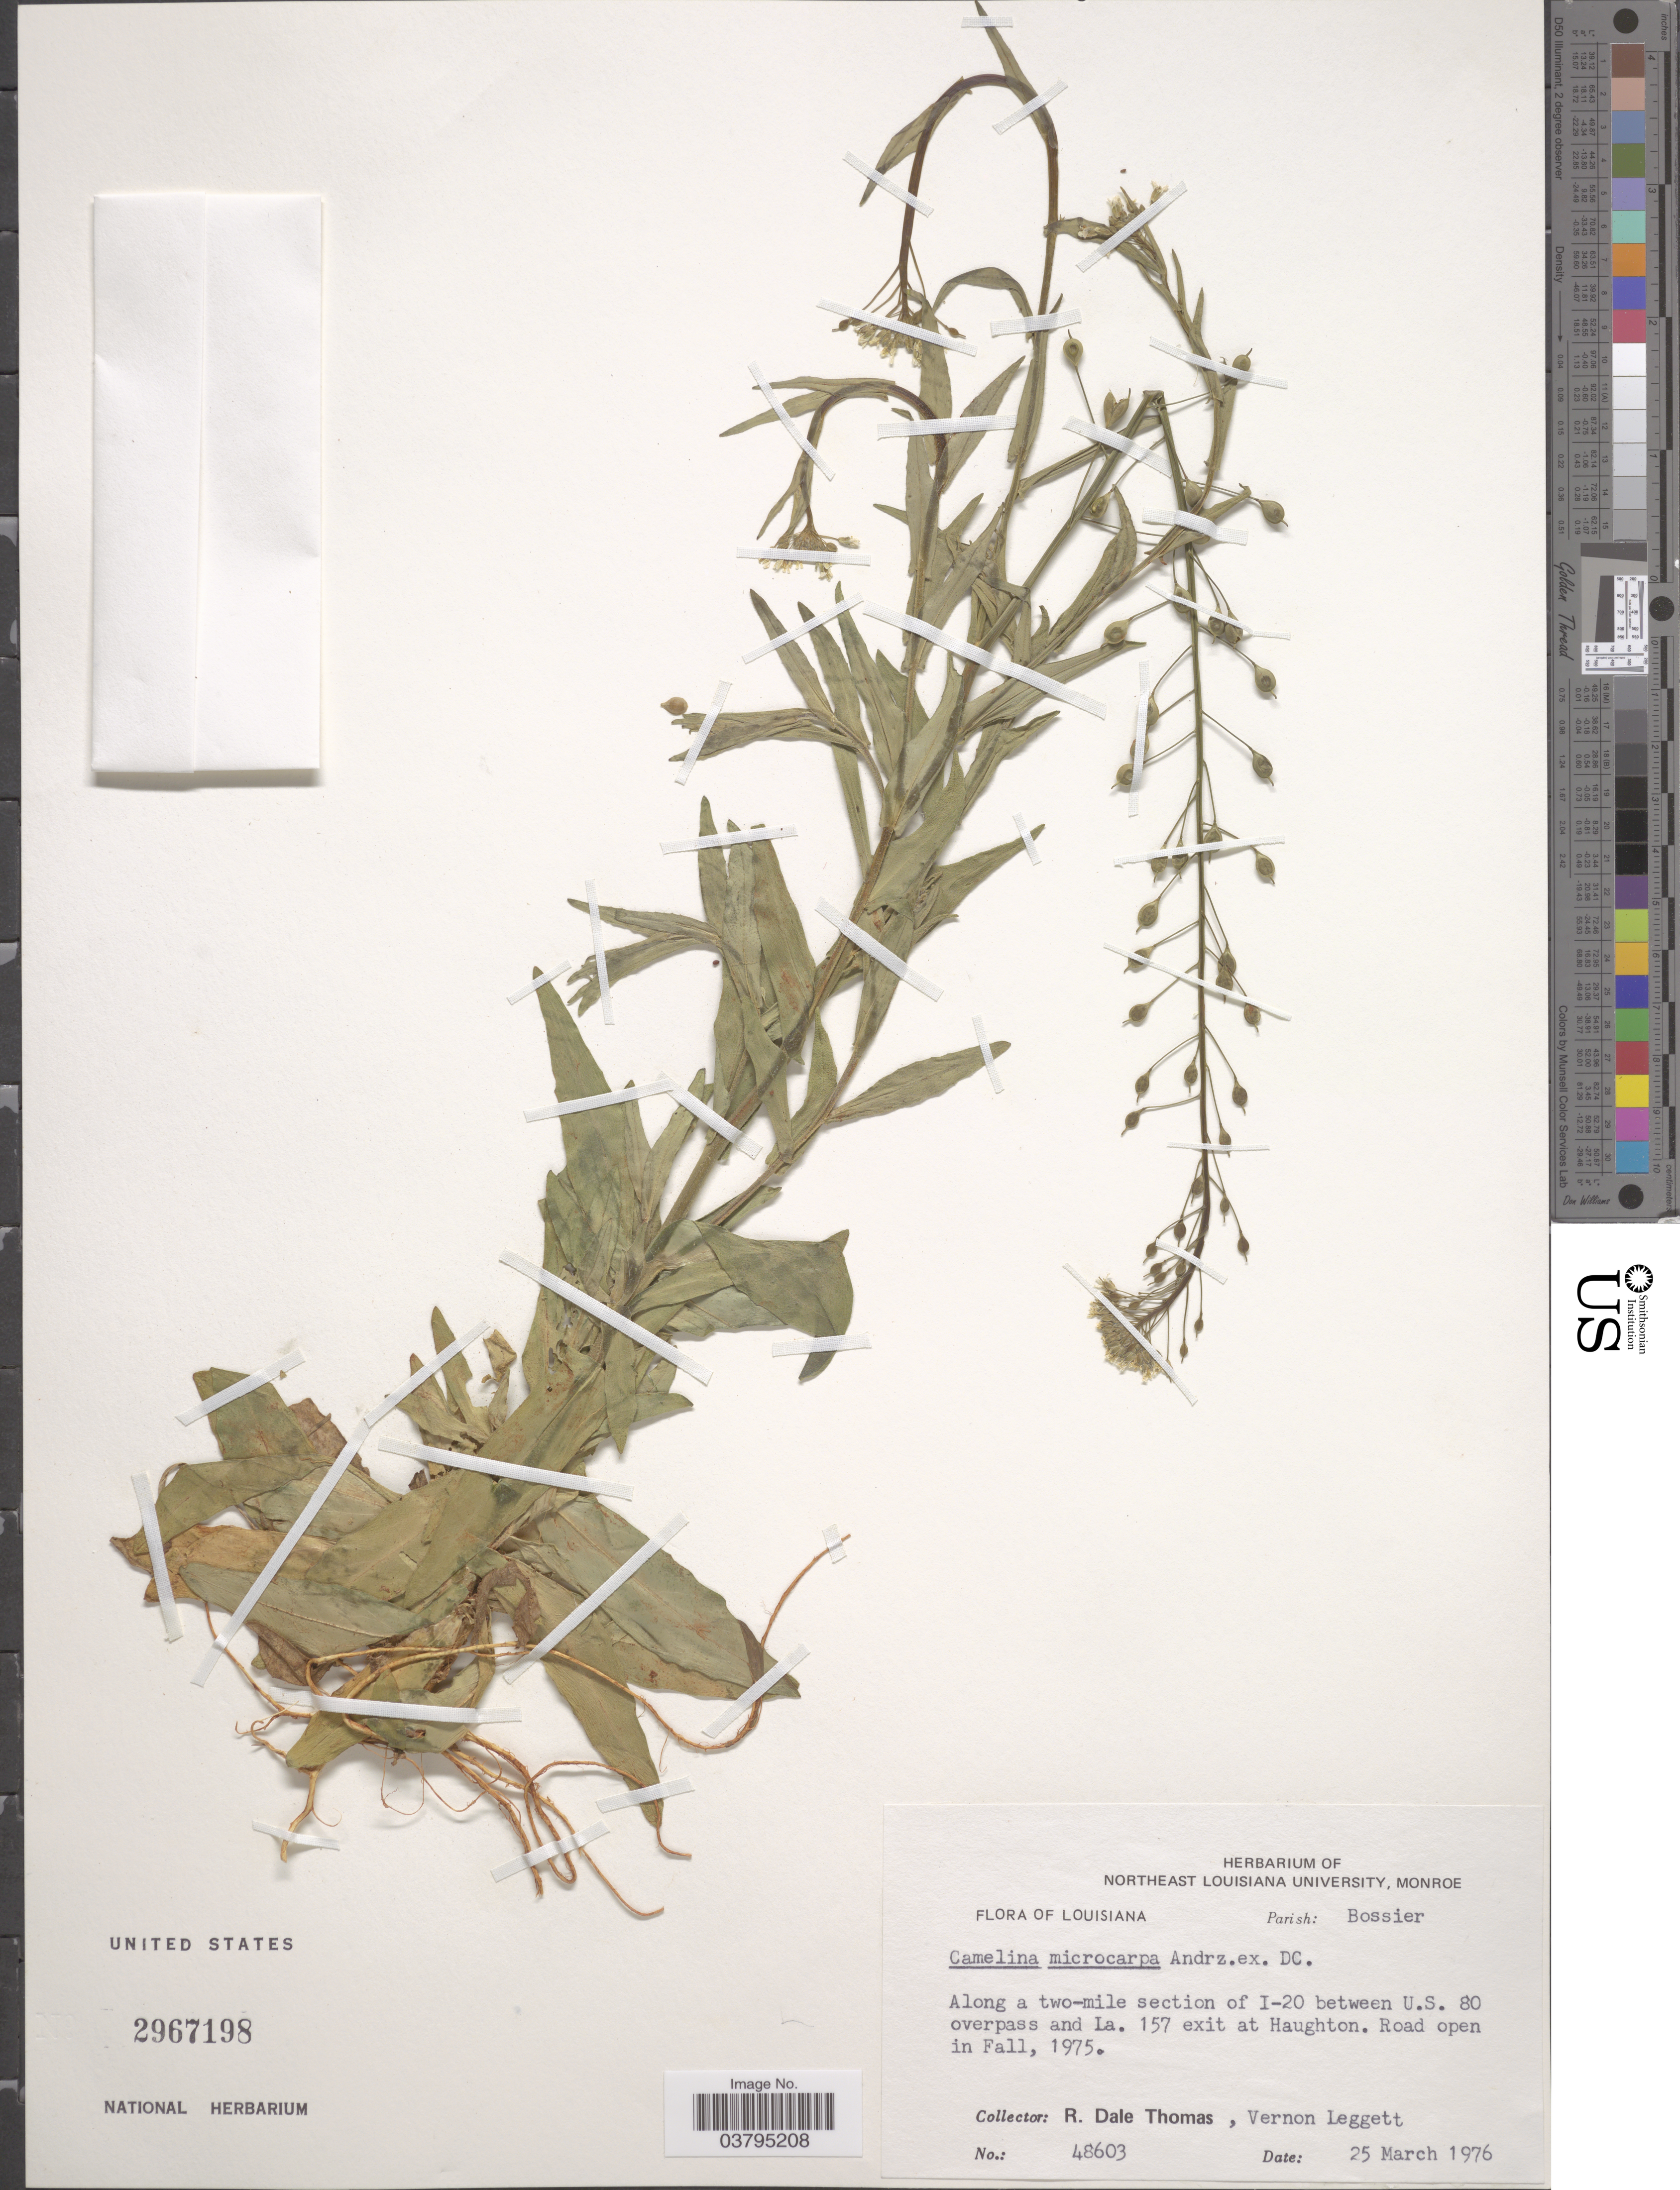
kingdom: Plantae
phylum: Tracheophyta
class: Magnoliopsida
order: Brassicales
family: Brassicaceae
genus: Camelina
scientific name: Camelina microcarpa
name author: DC.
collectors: R. Thomas & V. Leggett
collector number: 48603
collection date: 1976-03-25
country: United States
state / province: Louisiana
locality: Parish: Bossier. Along a two-mile section of I-20 between U.S. 80 overpass and La. 157 exit at Haughton. Road open in Fall, 1975.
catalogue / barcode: US 2967198